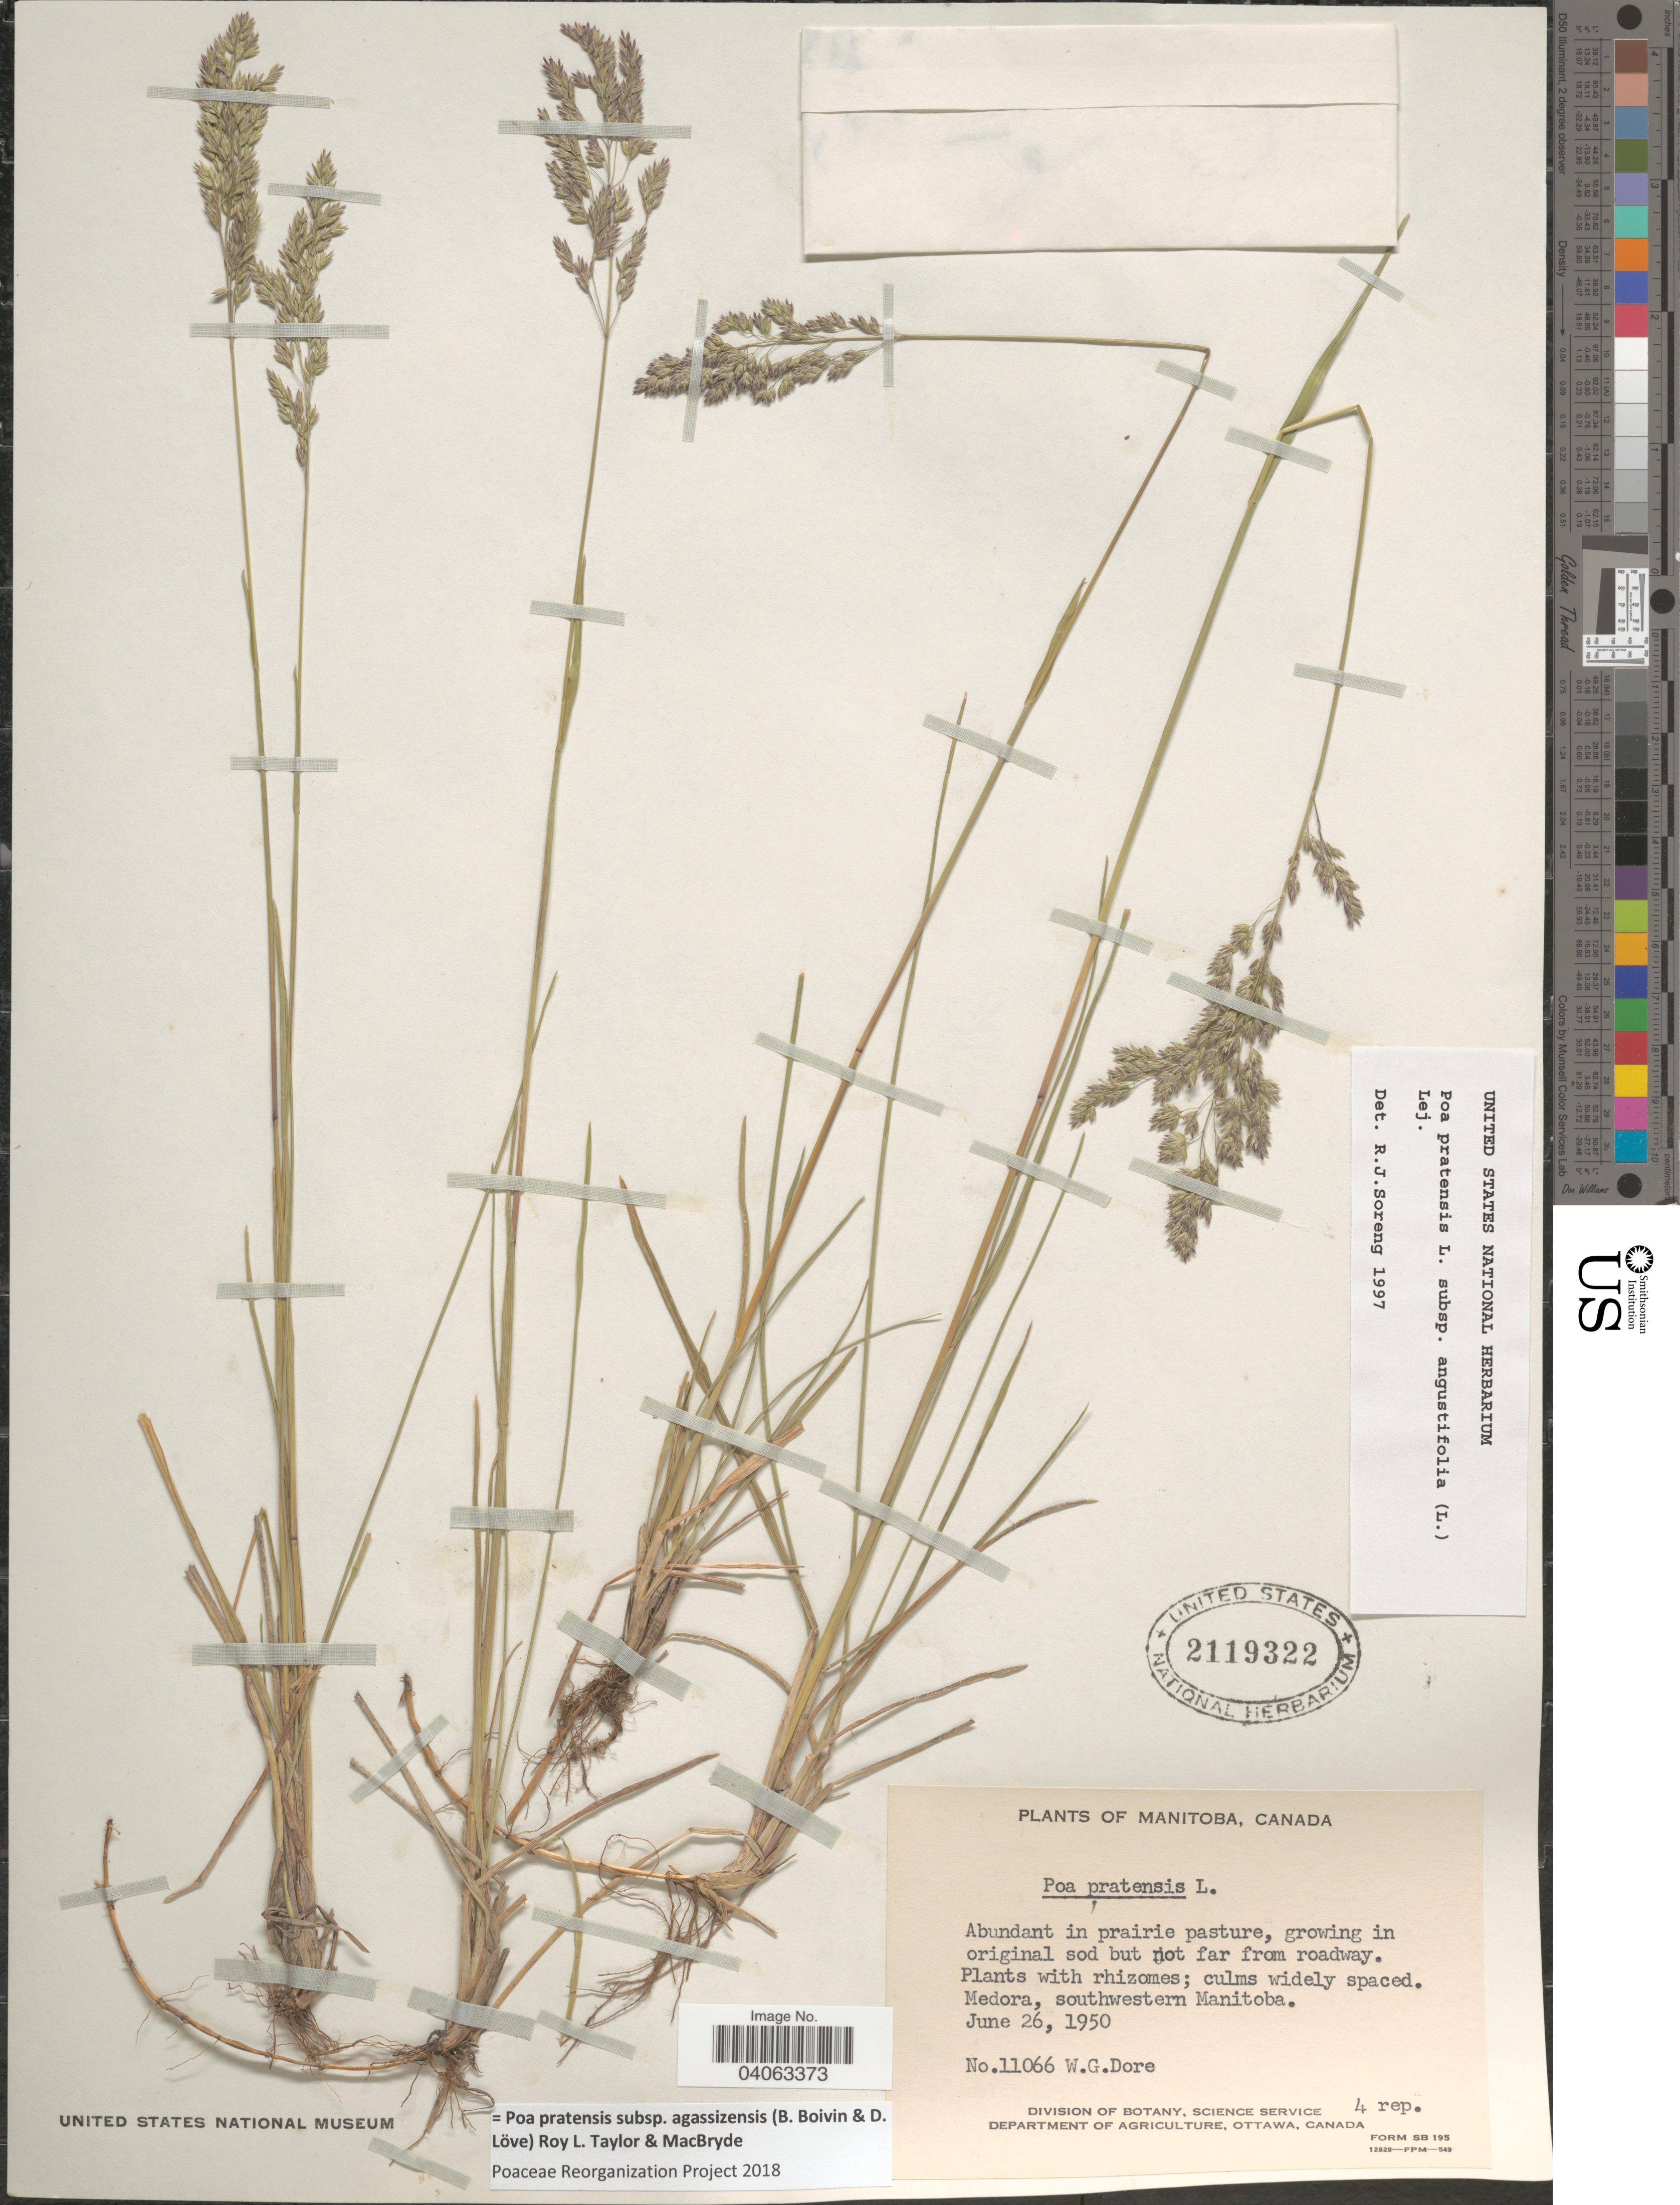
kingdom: Plantae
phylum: Tracheophyta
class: Liliopsida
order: Poales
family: Poaceae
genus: Poa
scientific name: Poa pratensis subsp. agassizensis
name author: (B. Boivin & D. Löve) Roy L. Taylor & MacBryde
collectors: W. Dore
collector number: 11066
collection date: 1950-06-26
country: Canada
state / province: Manitoba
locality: Medora, southwestern Manitoba.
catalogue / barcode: US 2119322